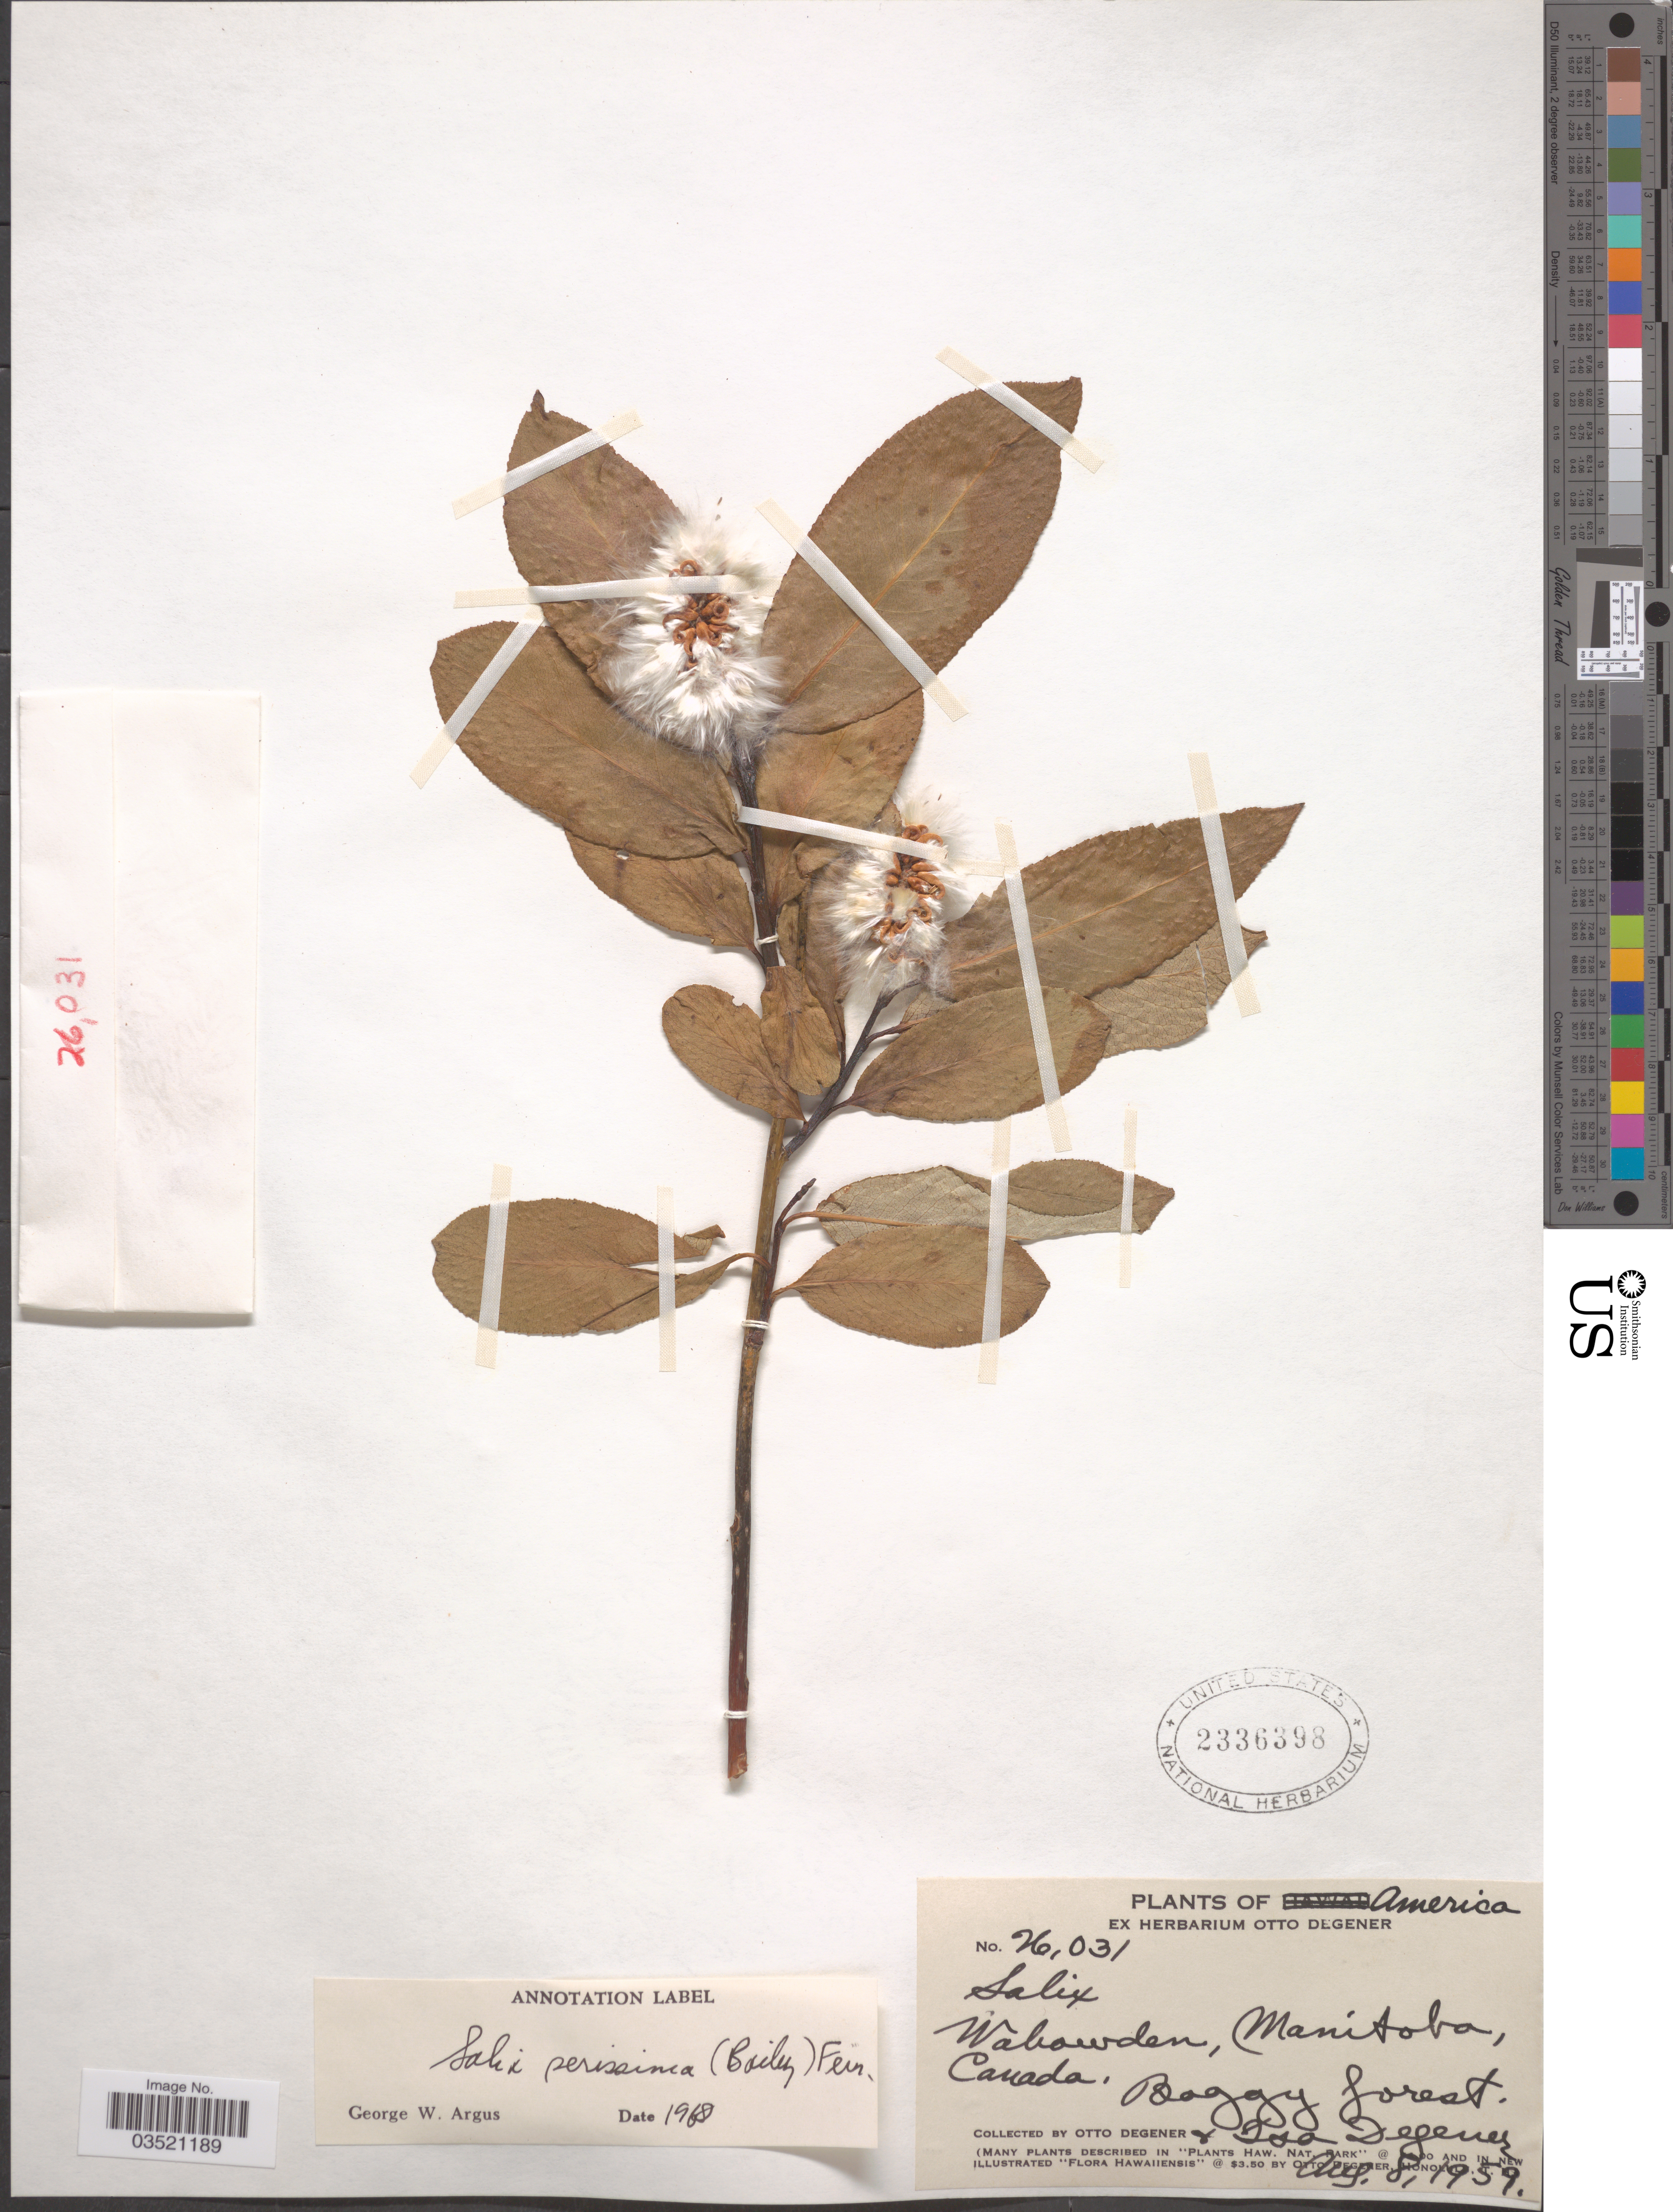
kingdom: Plantae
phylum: Tracheophyta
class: Magnoliopsida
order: Malpighiales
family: Salicaceae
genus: Salix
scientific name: Salix serissima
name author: (L.H. Bailey) Fernald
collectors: O. Degener & I. Degener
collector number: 031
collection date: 1959-08-08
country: Canada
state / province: Manitoba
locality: Wabowden.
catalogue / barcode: US 2336398